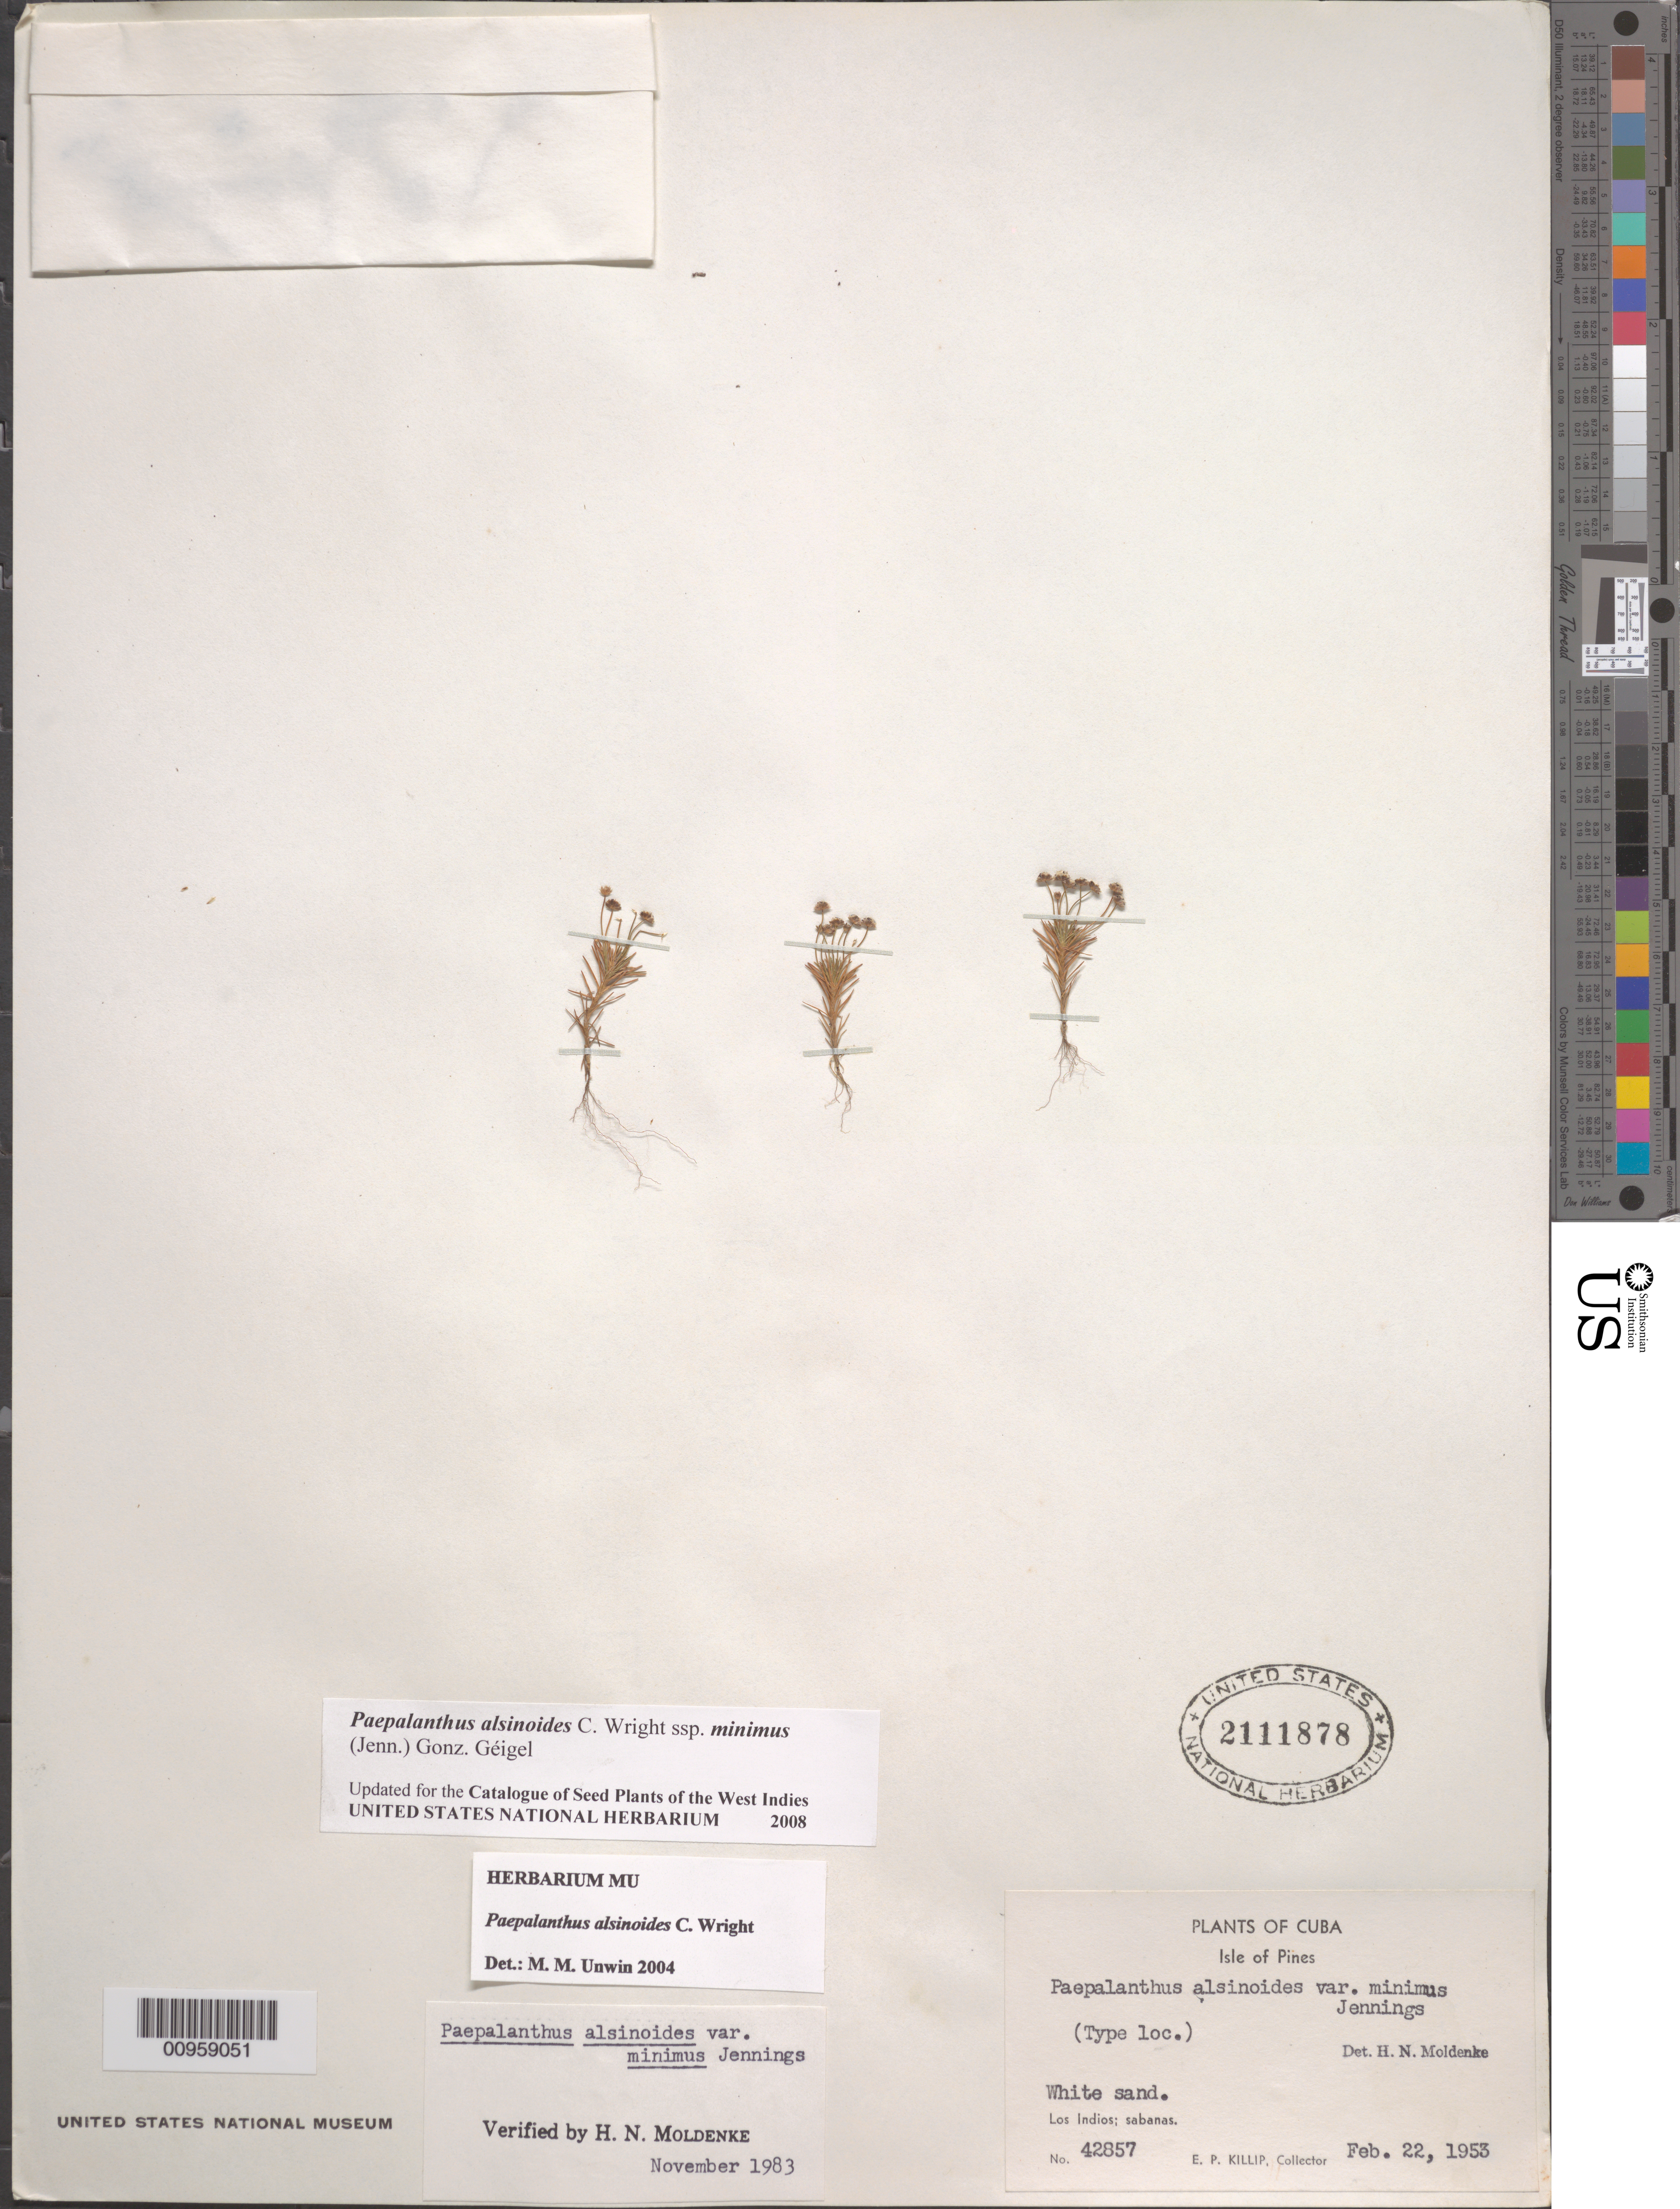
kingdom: Plantae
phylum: Tracheophyta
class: Liliopsida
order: Poales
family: Eriocaulaceae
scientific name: Giuliettia alsinoides subsp. minima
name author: (Jenn.) ined.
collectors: E. P. Killip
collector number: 42857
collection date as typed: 22 Feb 1953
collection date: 1953-02-22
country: Cuba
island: Isla de la Juventud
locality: Los Indios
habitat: White-sand sabanas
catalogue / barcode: US 2111878